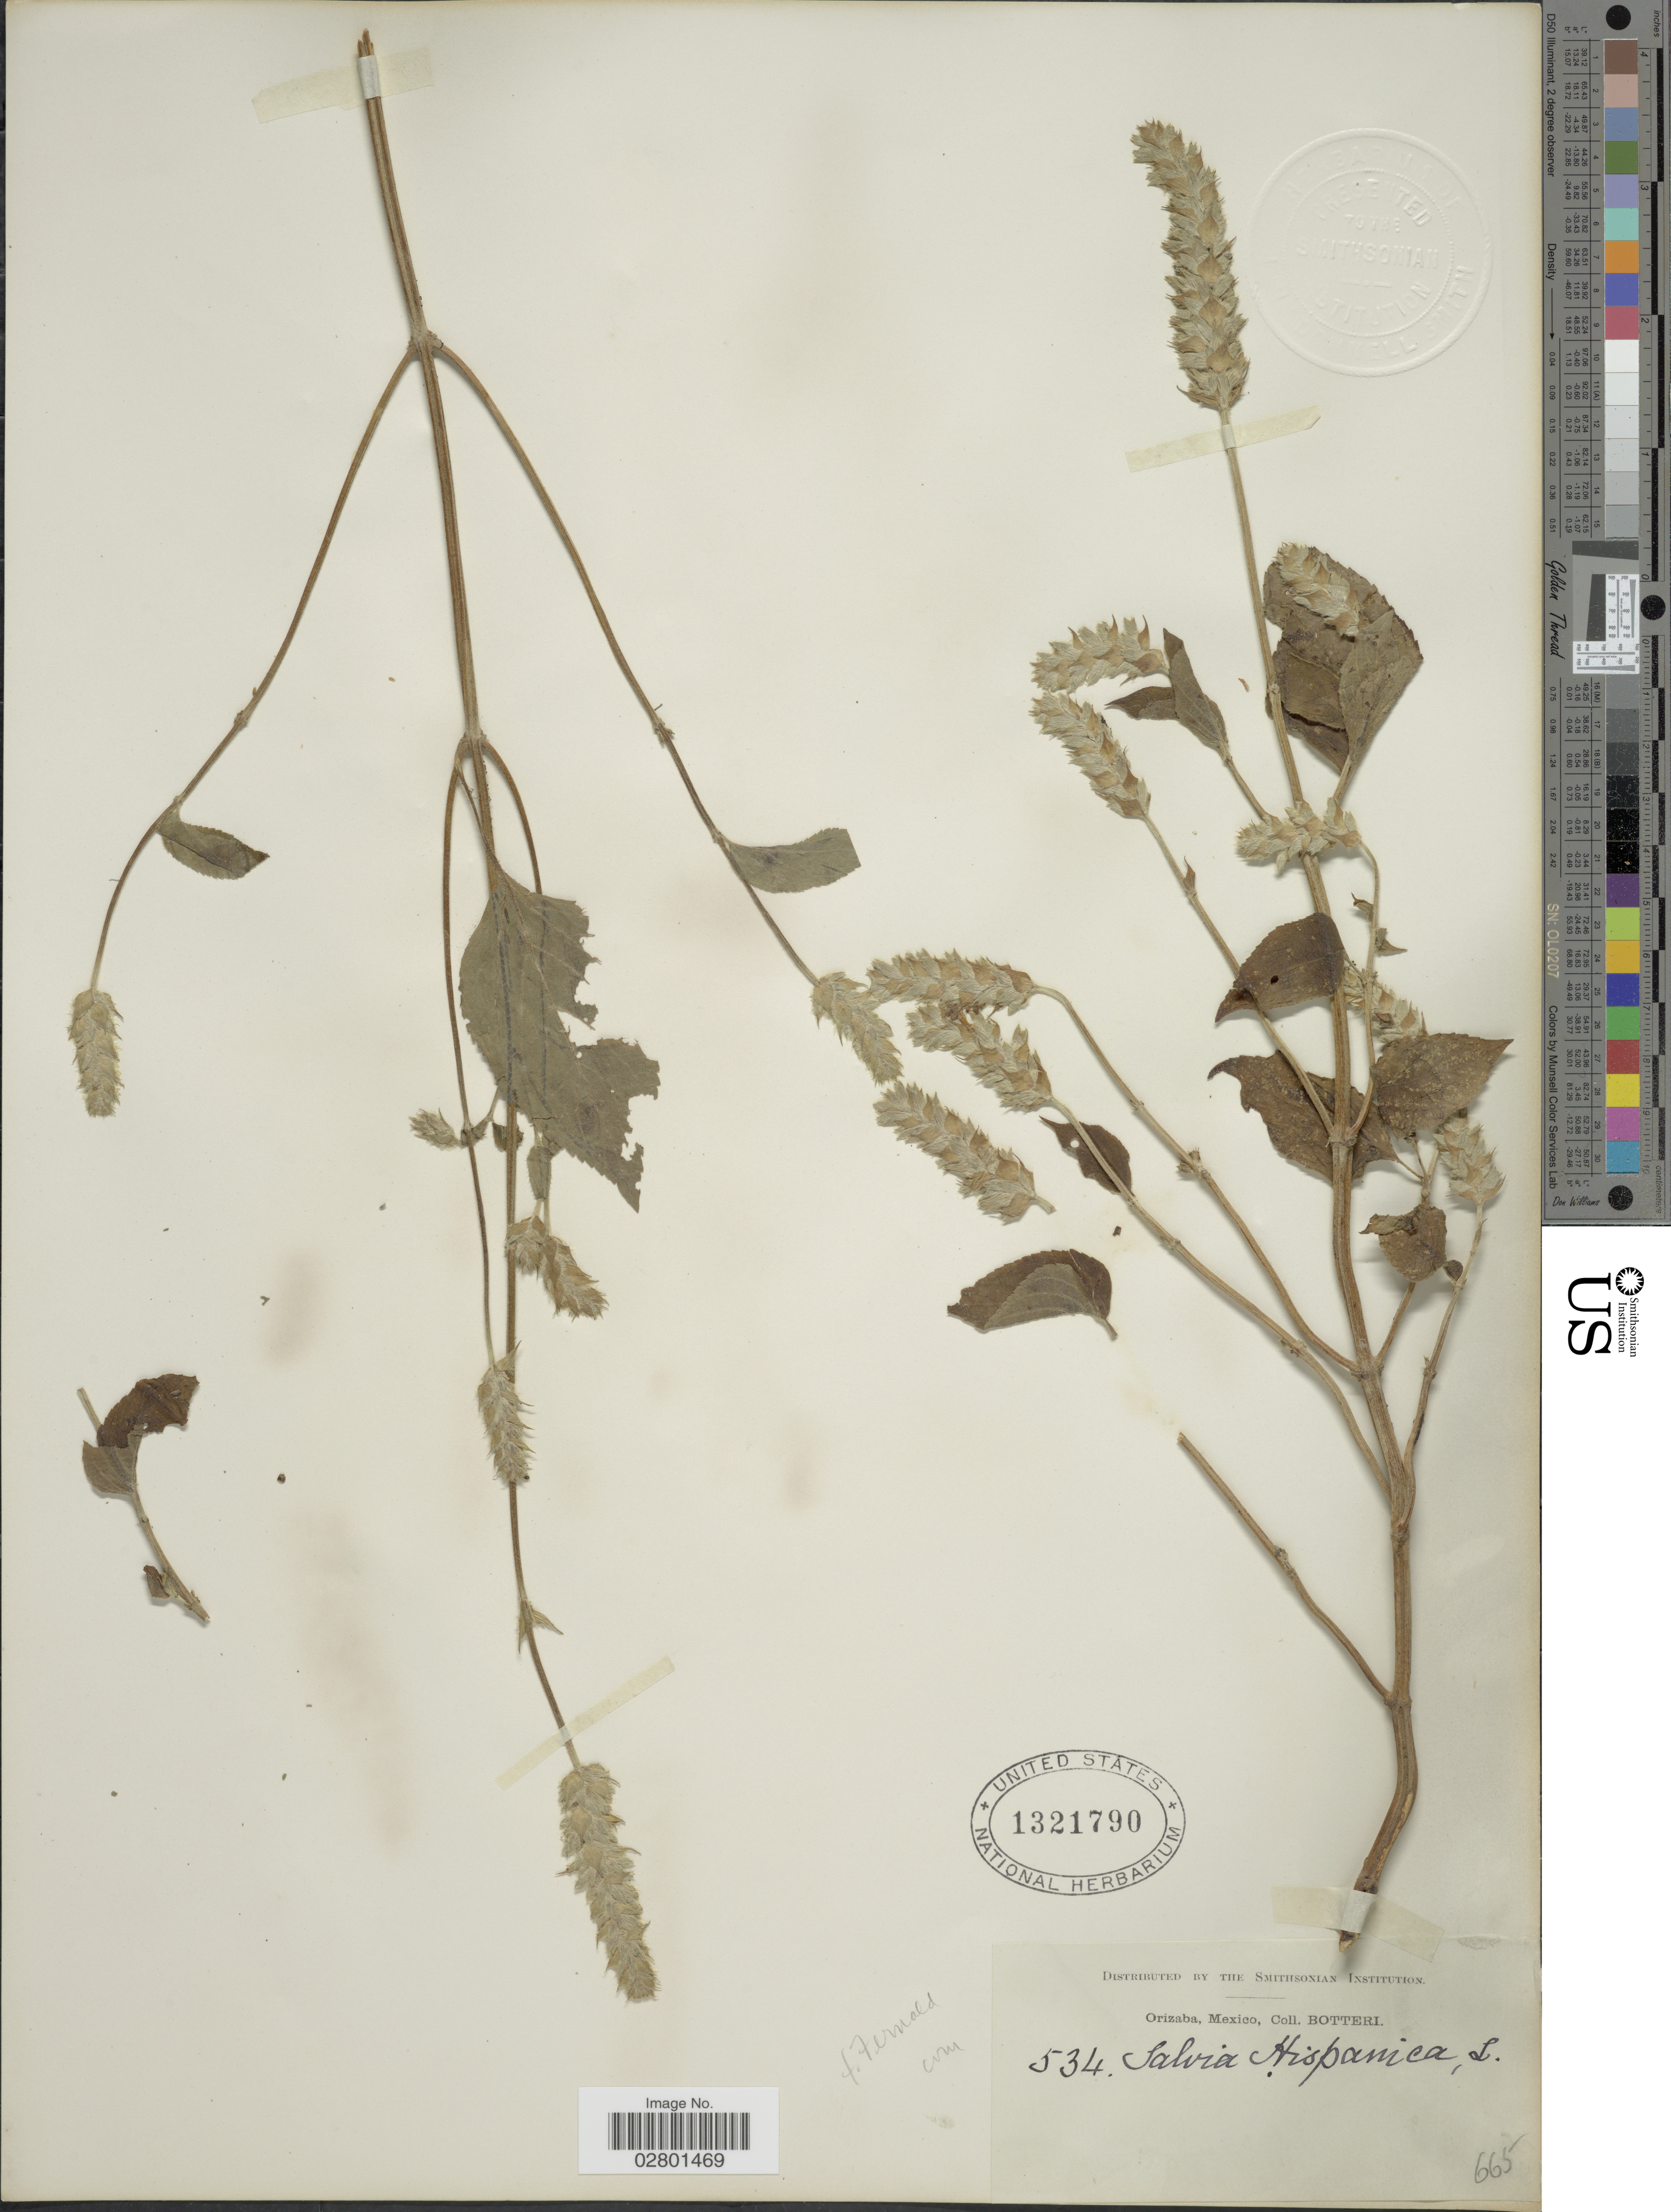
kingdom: Plantae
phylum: Tracheophyta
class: Magnoliopsida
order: Lamiales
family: Lamiaceae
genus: Salvia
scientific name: Salvia hispanica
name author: L.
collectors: -. Botteri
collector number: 534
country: Mexico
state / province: Veracruz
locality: Orizaba.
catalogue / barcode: US 1321790